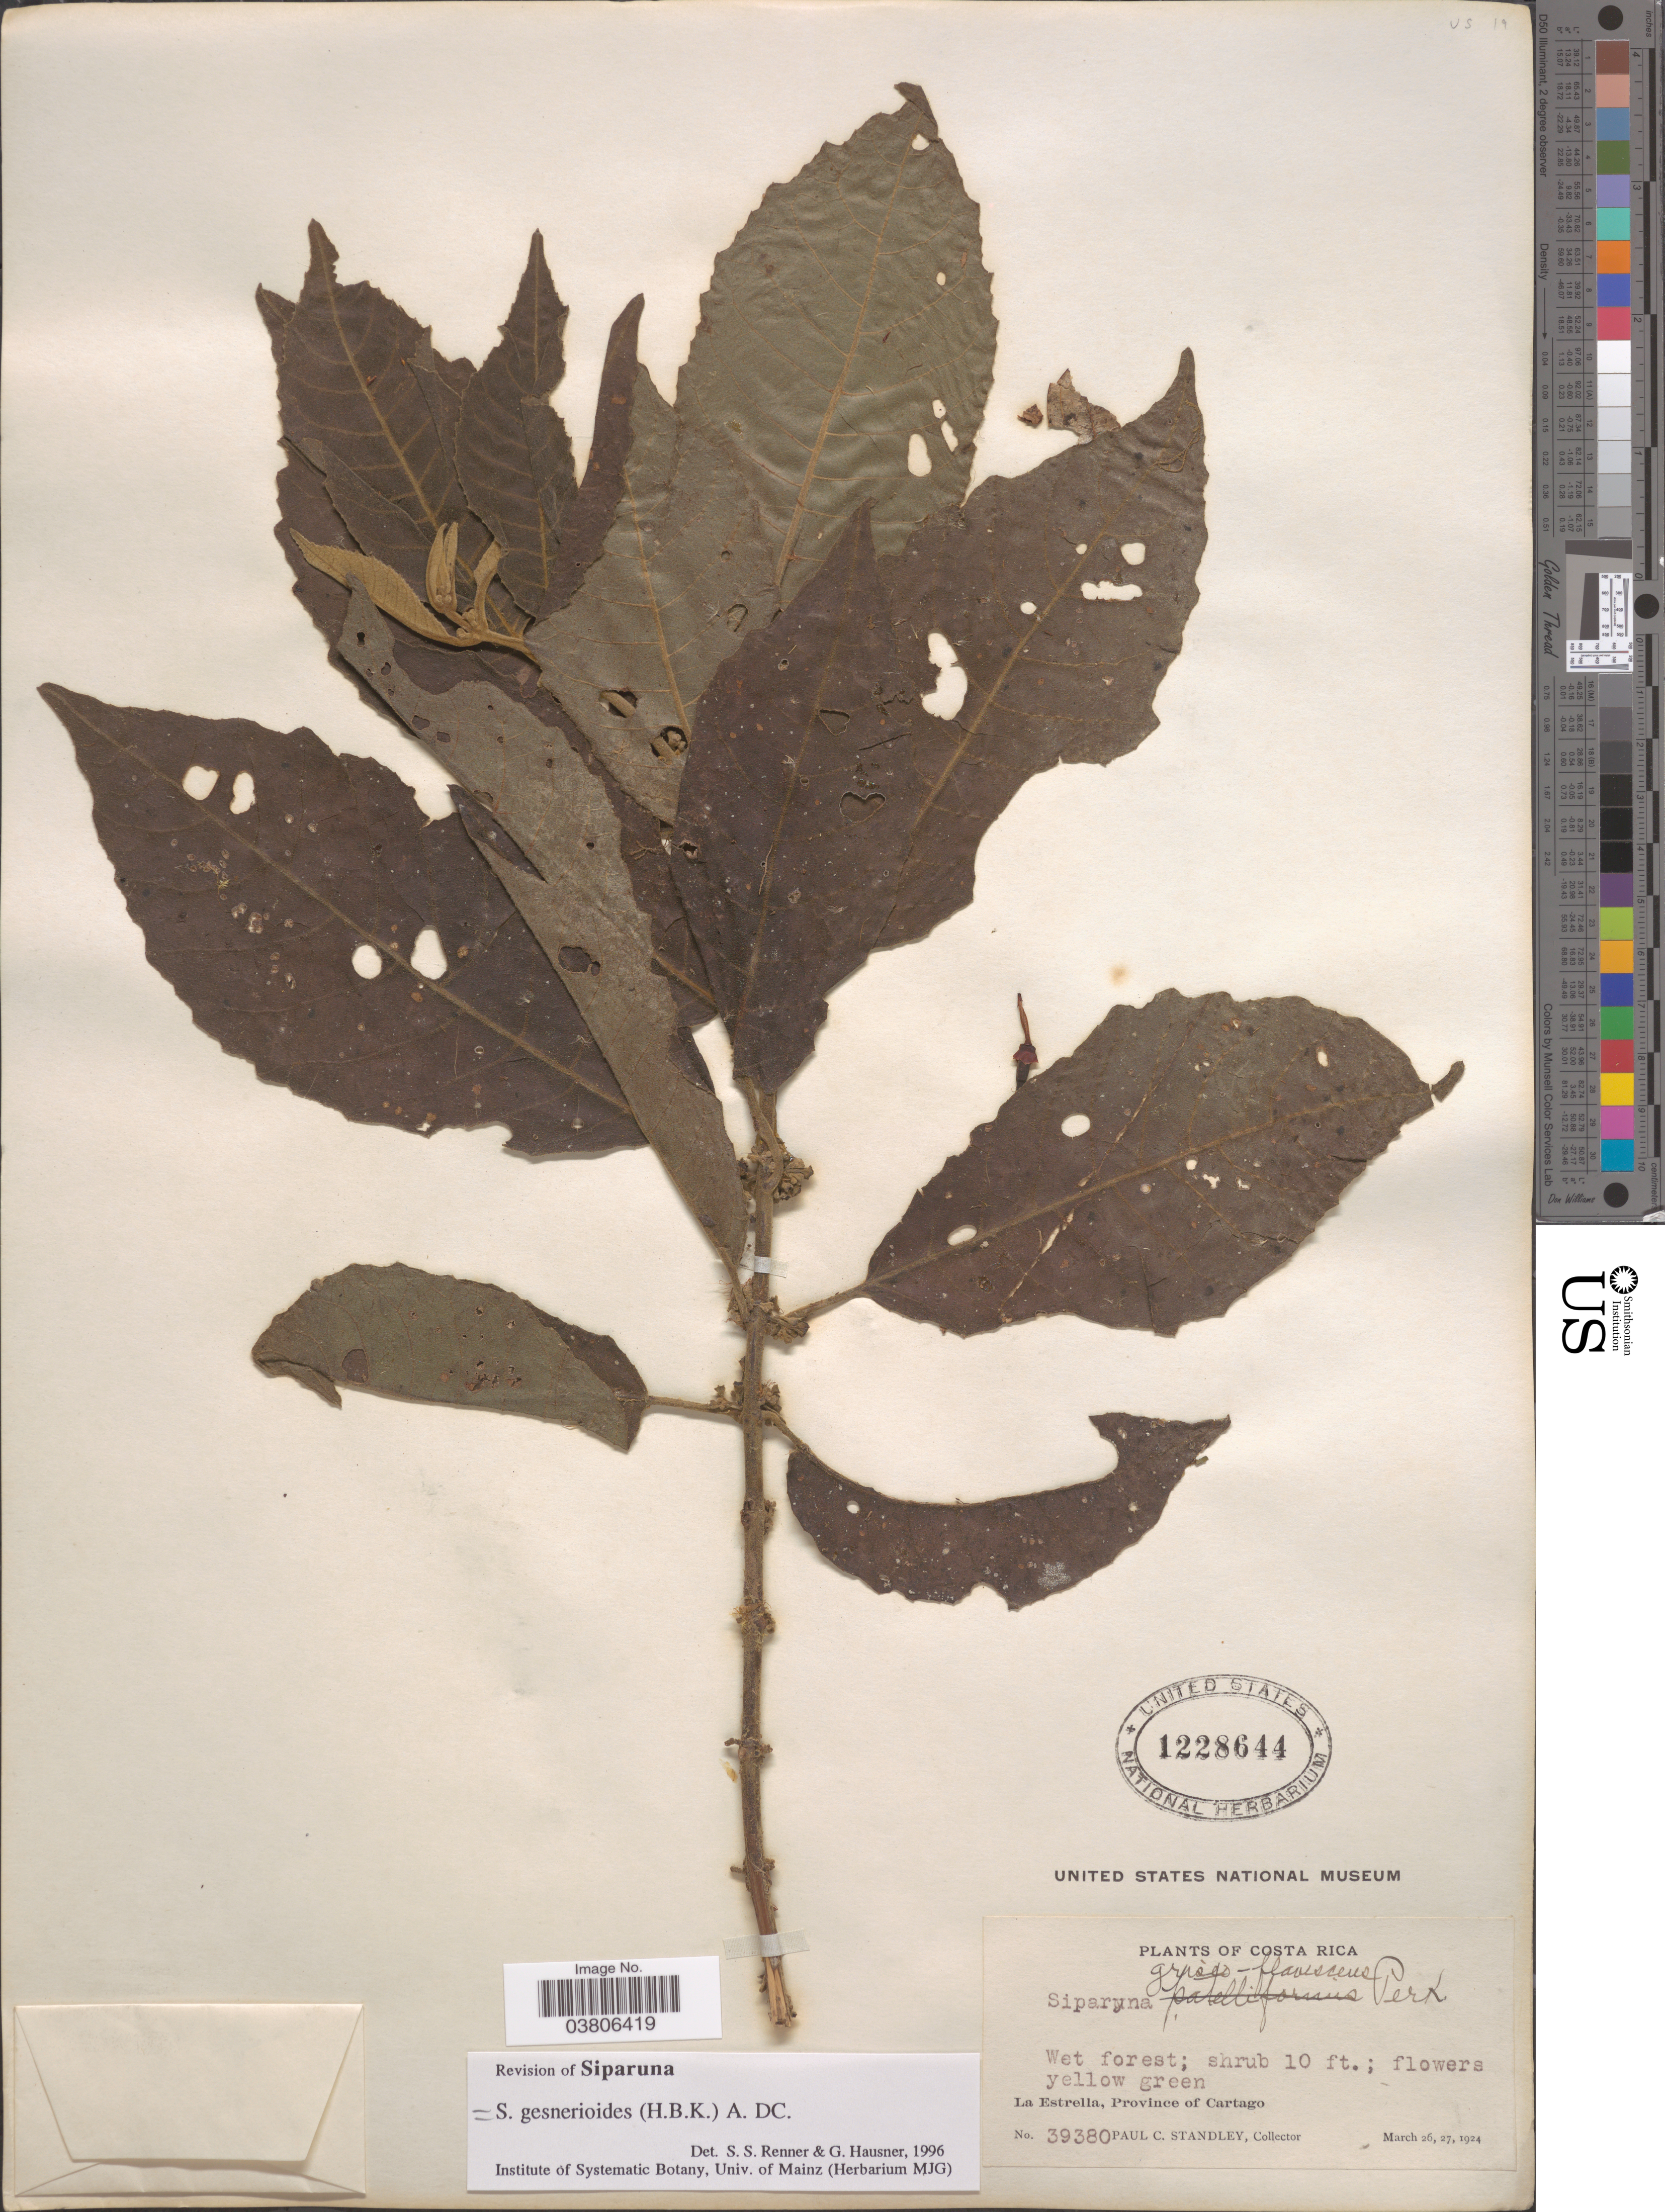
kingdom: Plantae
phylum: Tracheophyta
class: Magnoliopsida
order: Laurales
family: Siparunaceae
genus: Siparuna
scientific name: Siparuna gesnerioides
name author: (Kunth) A. DC.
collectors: P. C. Standley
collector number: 39380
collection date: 1924-03-26/1924-03-27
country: Costa Rica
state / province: Cartago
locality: La Estrella.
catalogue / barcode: US 1228644